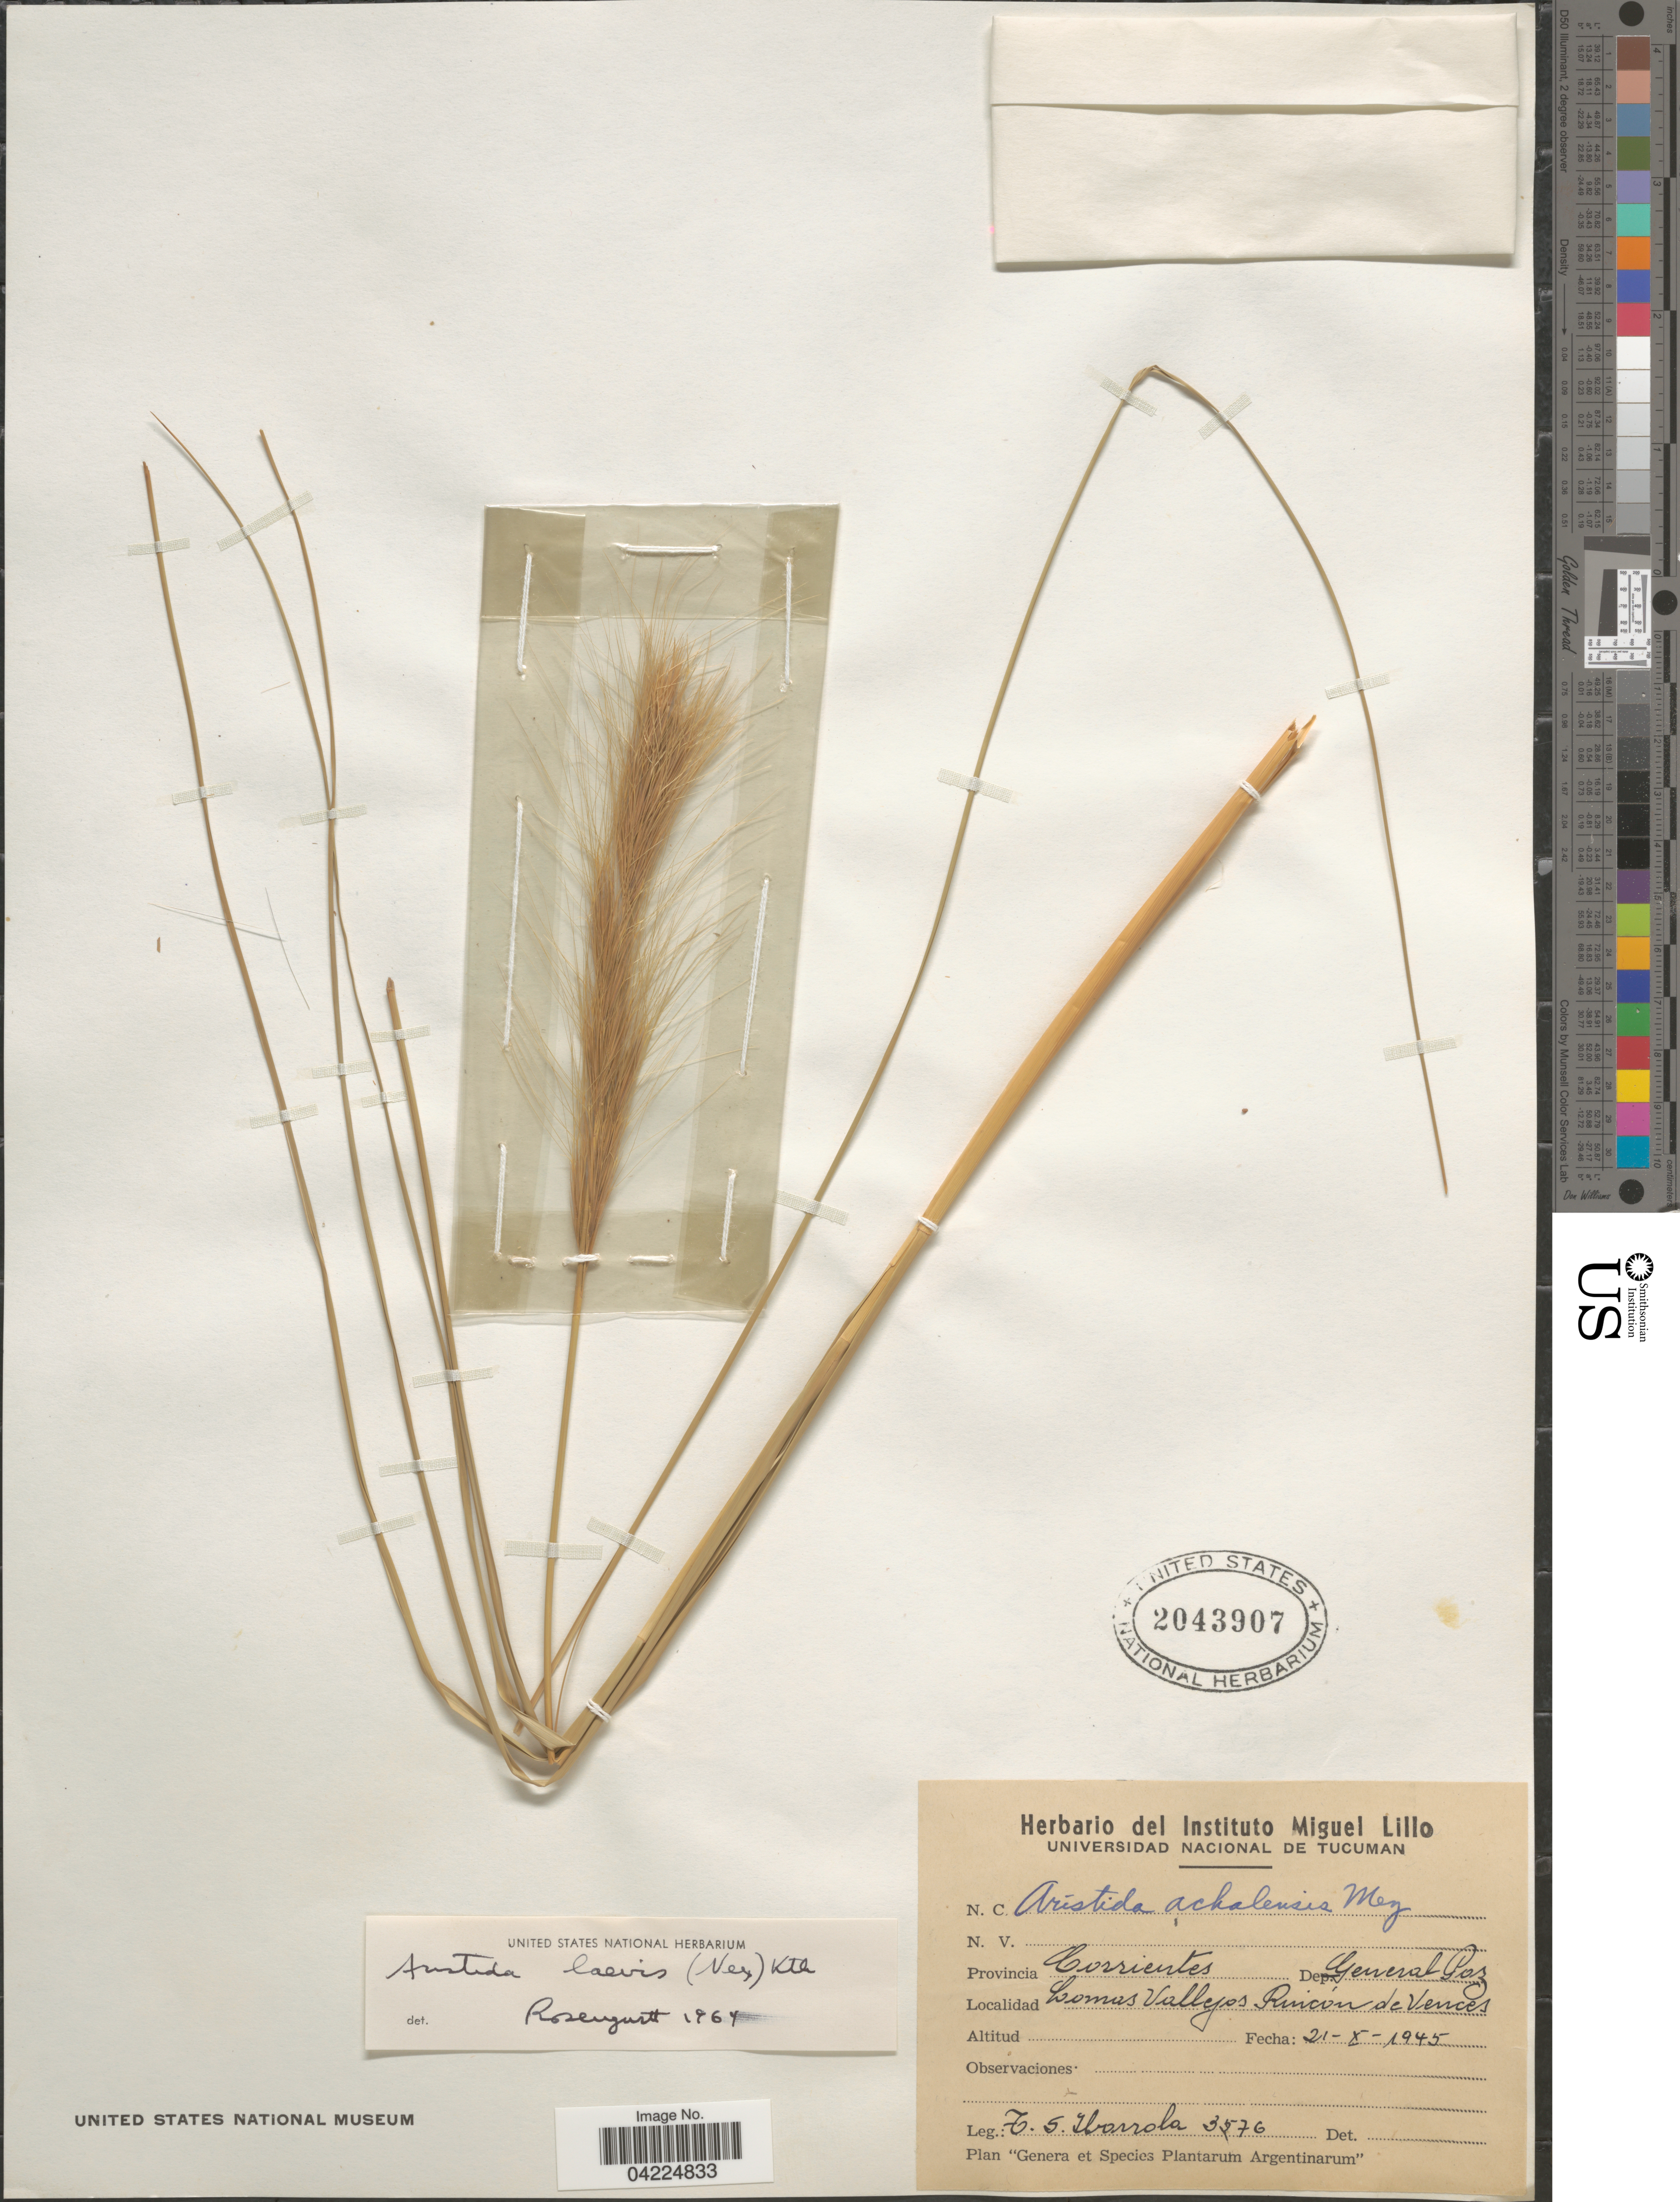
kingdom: Plantae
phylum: Tracheophyta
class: Liliopsida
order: Poales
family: Poaceae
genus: Aristida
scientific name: Aristida laevis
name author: Kunth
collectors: T. Ibarrola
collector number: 3576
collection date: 1945-10-21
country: Argentina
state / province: Corrientes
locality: Dep. General Paz. Lomas Vallejos Rincón de Vences.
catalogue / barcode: US 2043907